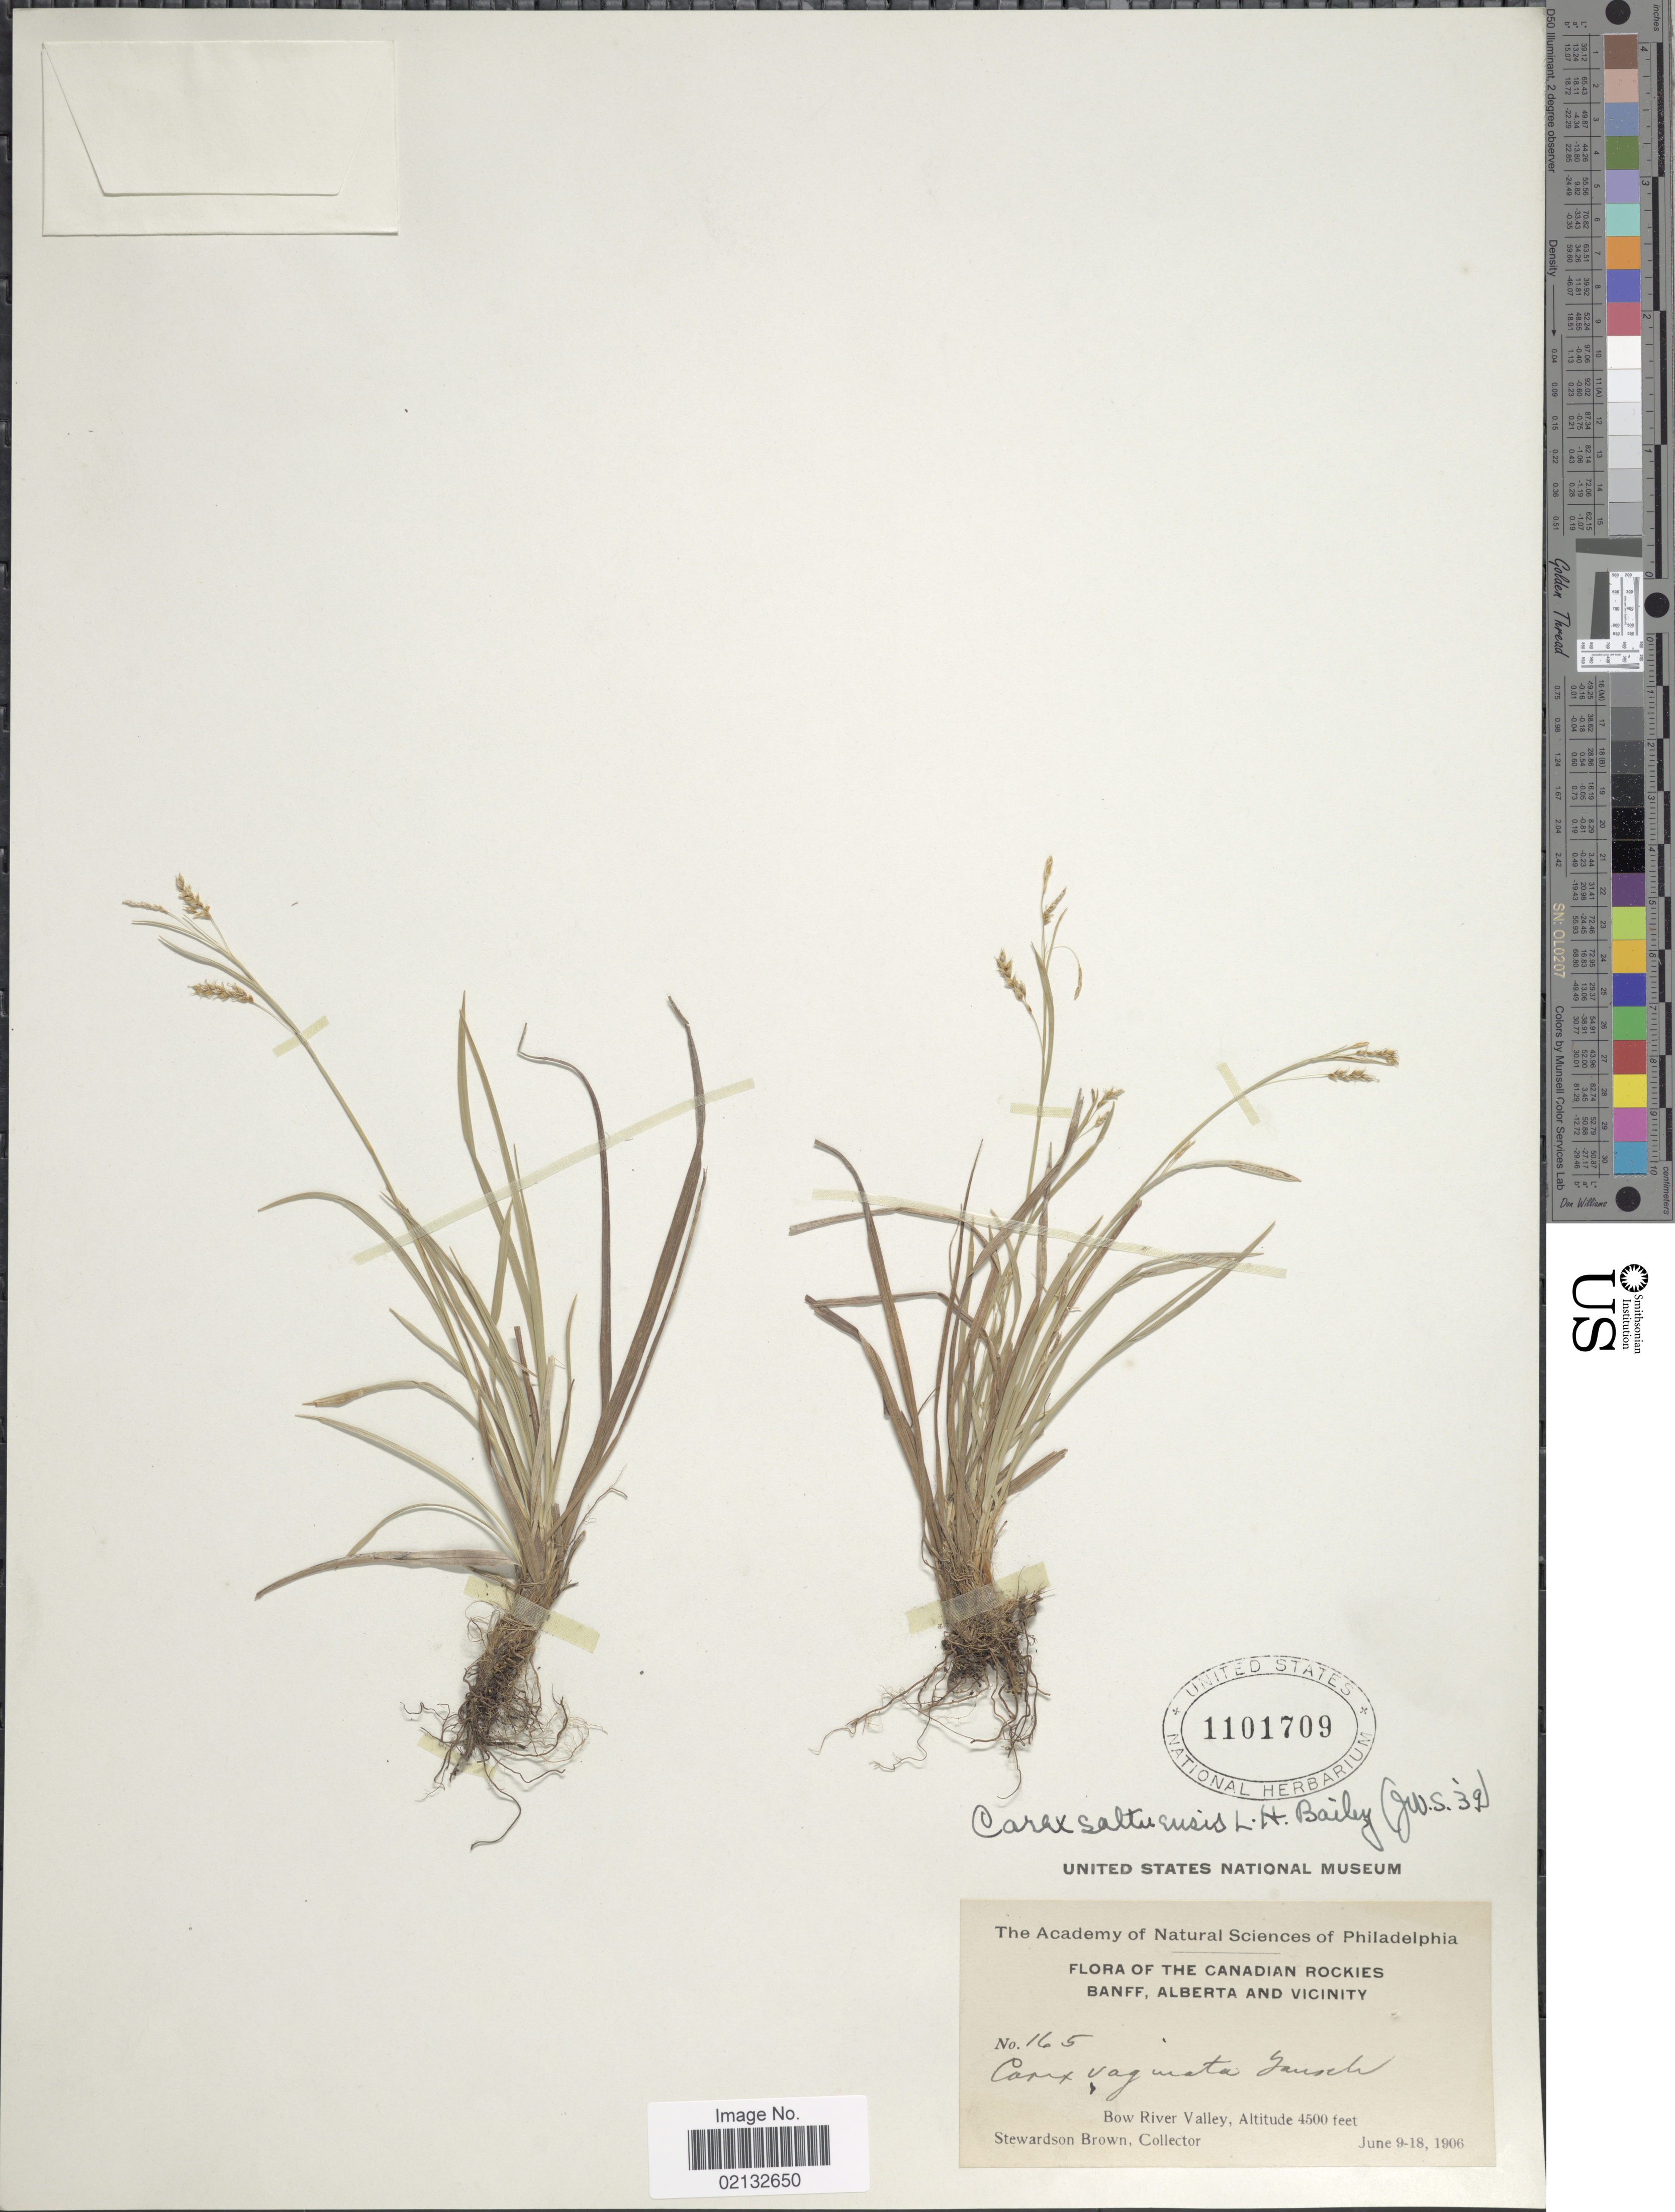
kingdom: Plantae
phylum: Tracheophyta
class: Liliopsida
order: Poales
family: Cyperaceae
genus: Carex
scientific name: Carex vaginata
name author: Tausch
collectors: S. Brown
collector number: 165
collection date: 1906-06-09/1906-06-18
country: Canada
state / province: Alberta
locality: Canadian Rockies. Banff and vicinity. Bow River Valley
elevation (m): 1372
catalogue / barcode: US 1101709